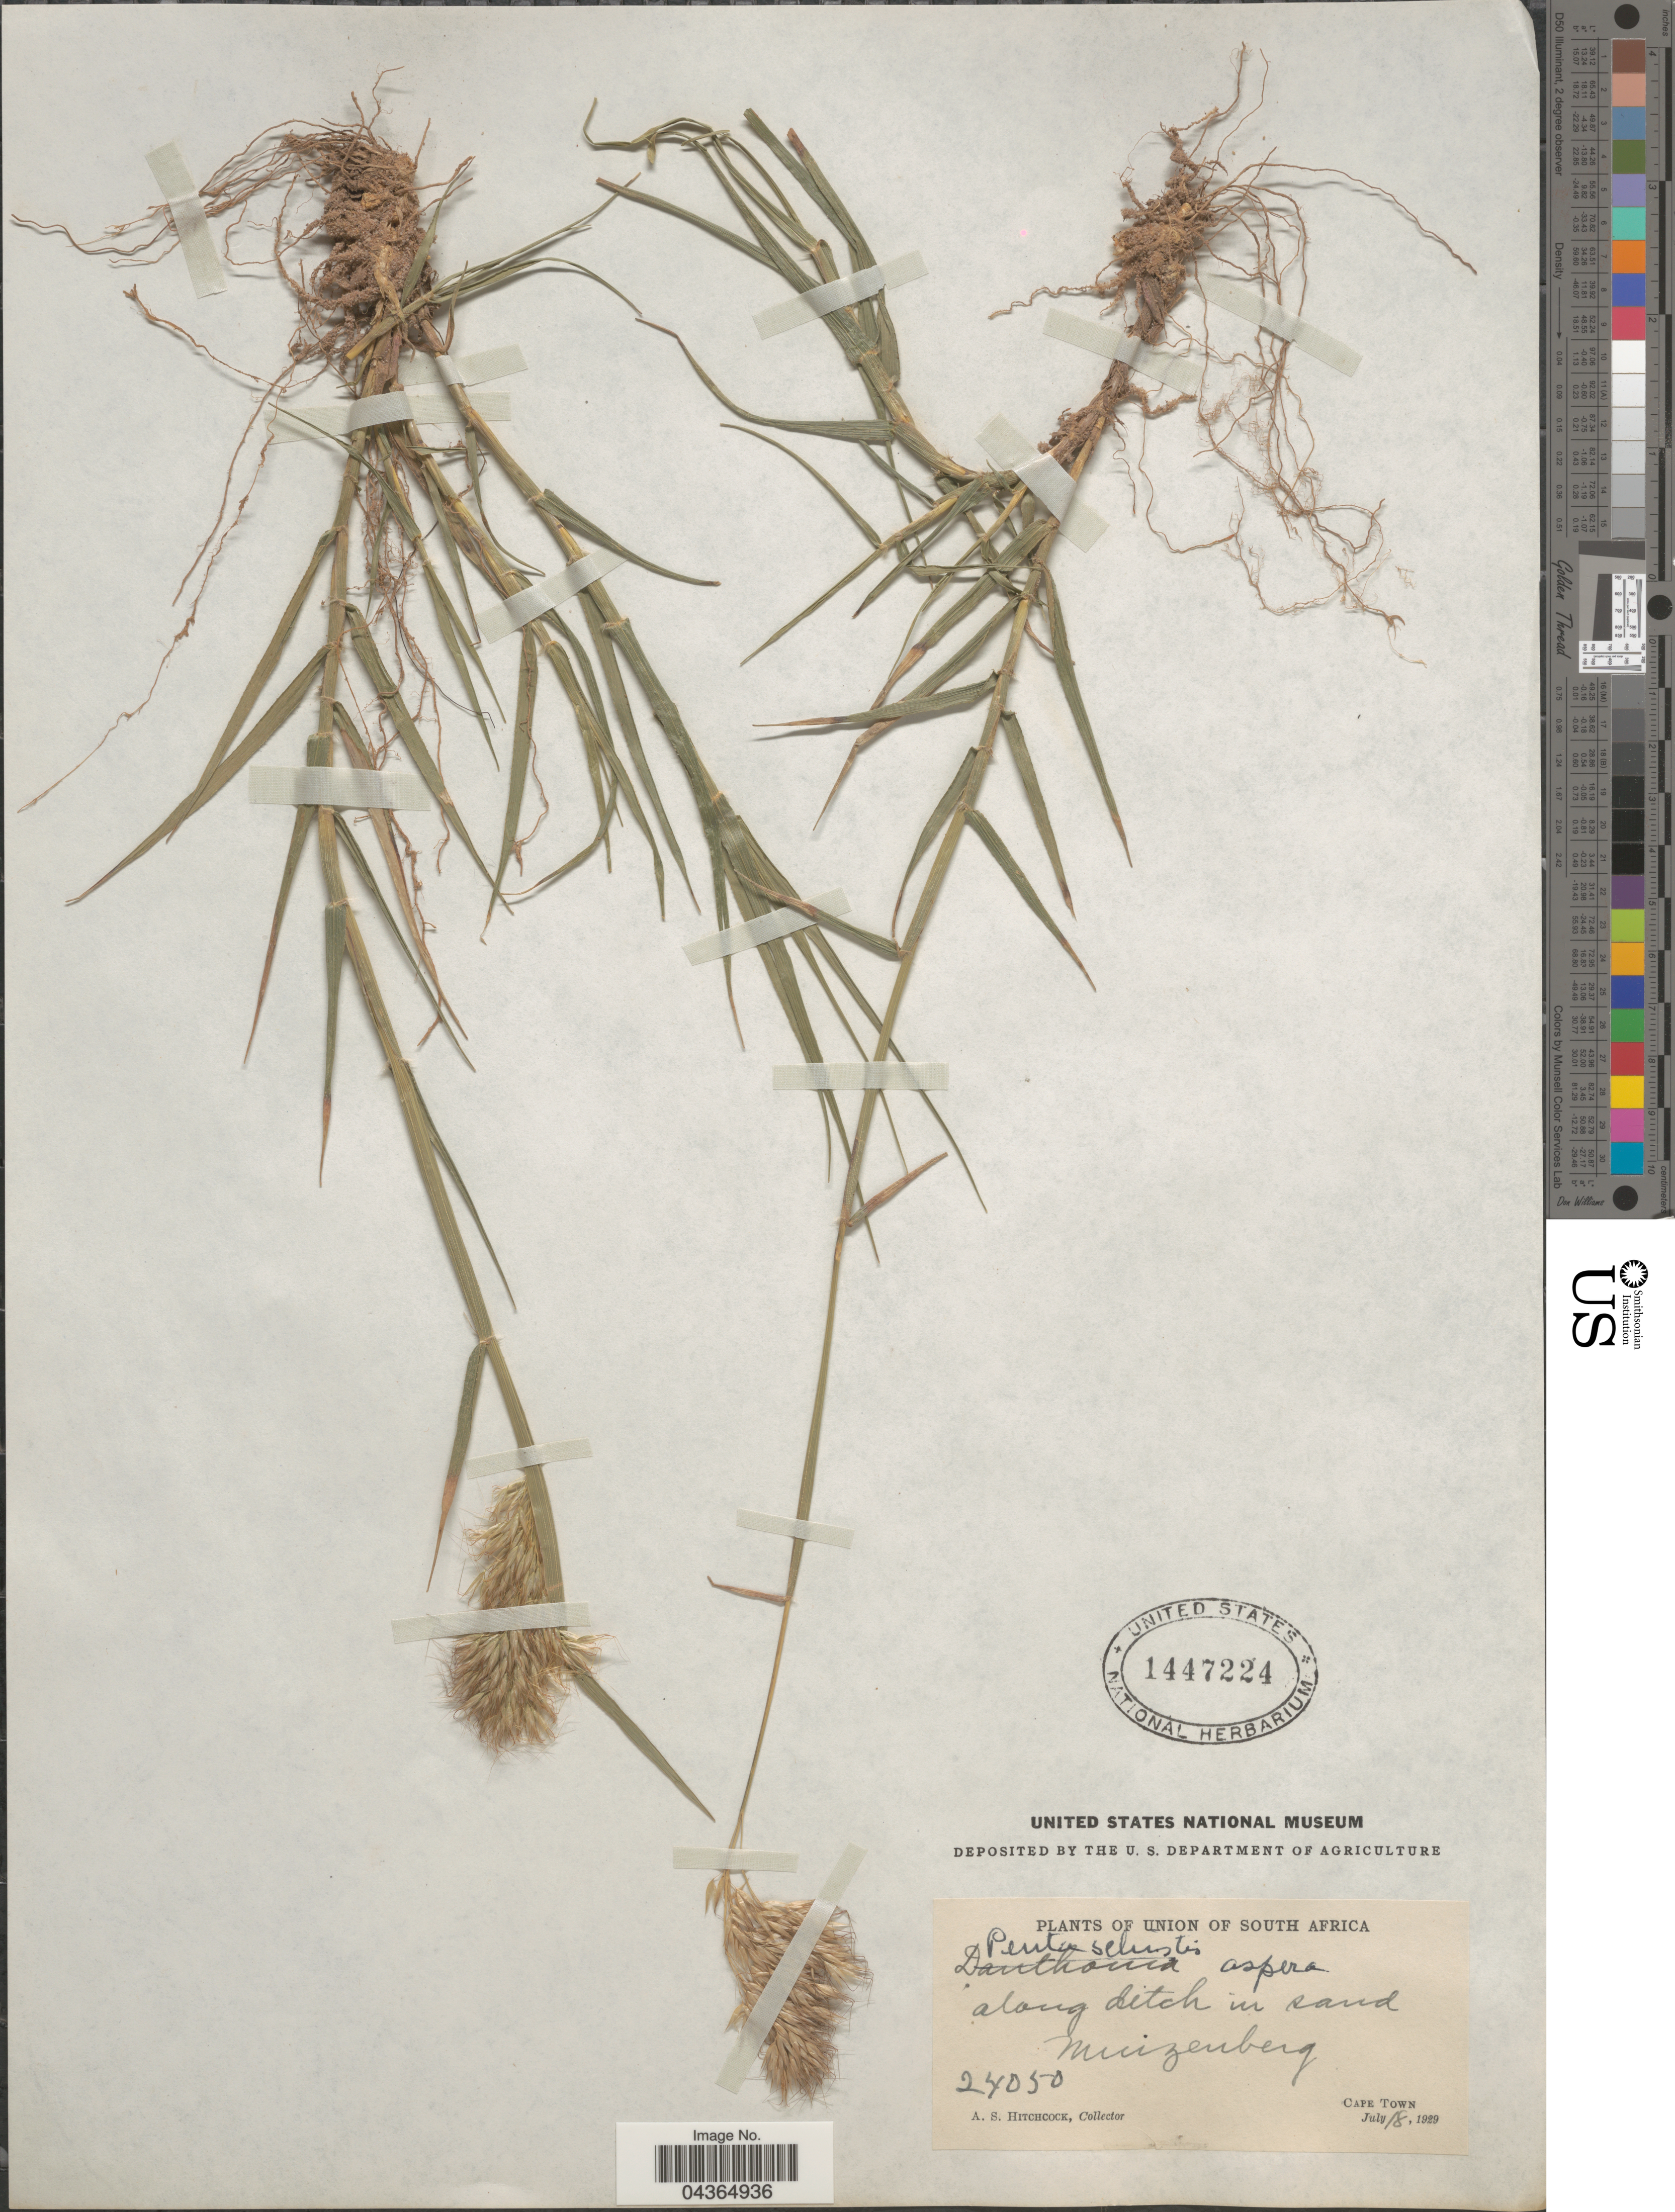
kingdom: Plantae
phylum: Tracheophyta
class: Liliopsida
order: Poales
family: Poaceae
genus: Pentameris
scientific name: Pentameris aspera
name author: (Thunb.) Galley & H.P. Linder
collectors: A. S. Hitchcock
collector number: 24050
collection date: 1929-07-18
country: South Africa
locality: Union of South Africa. Muizenberg. Cape Town.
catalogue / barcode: US 1447224